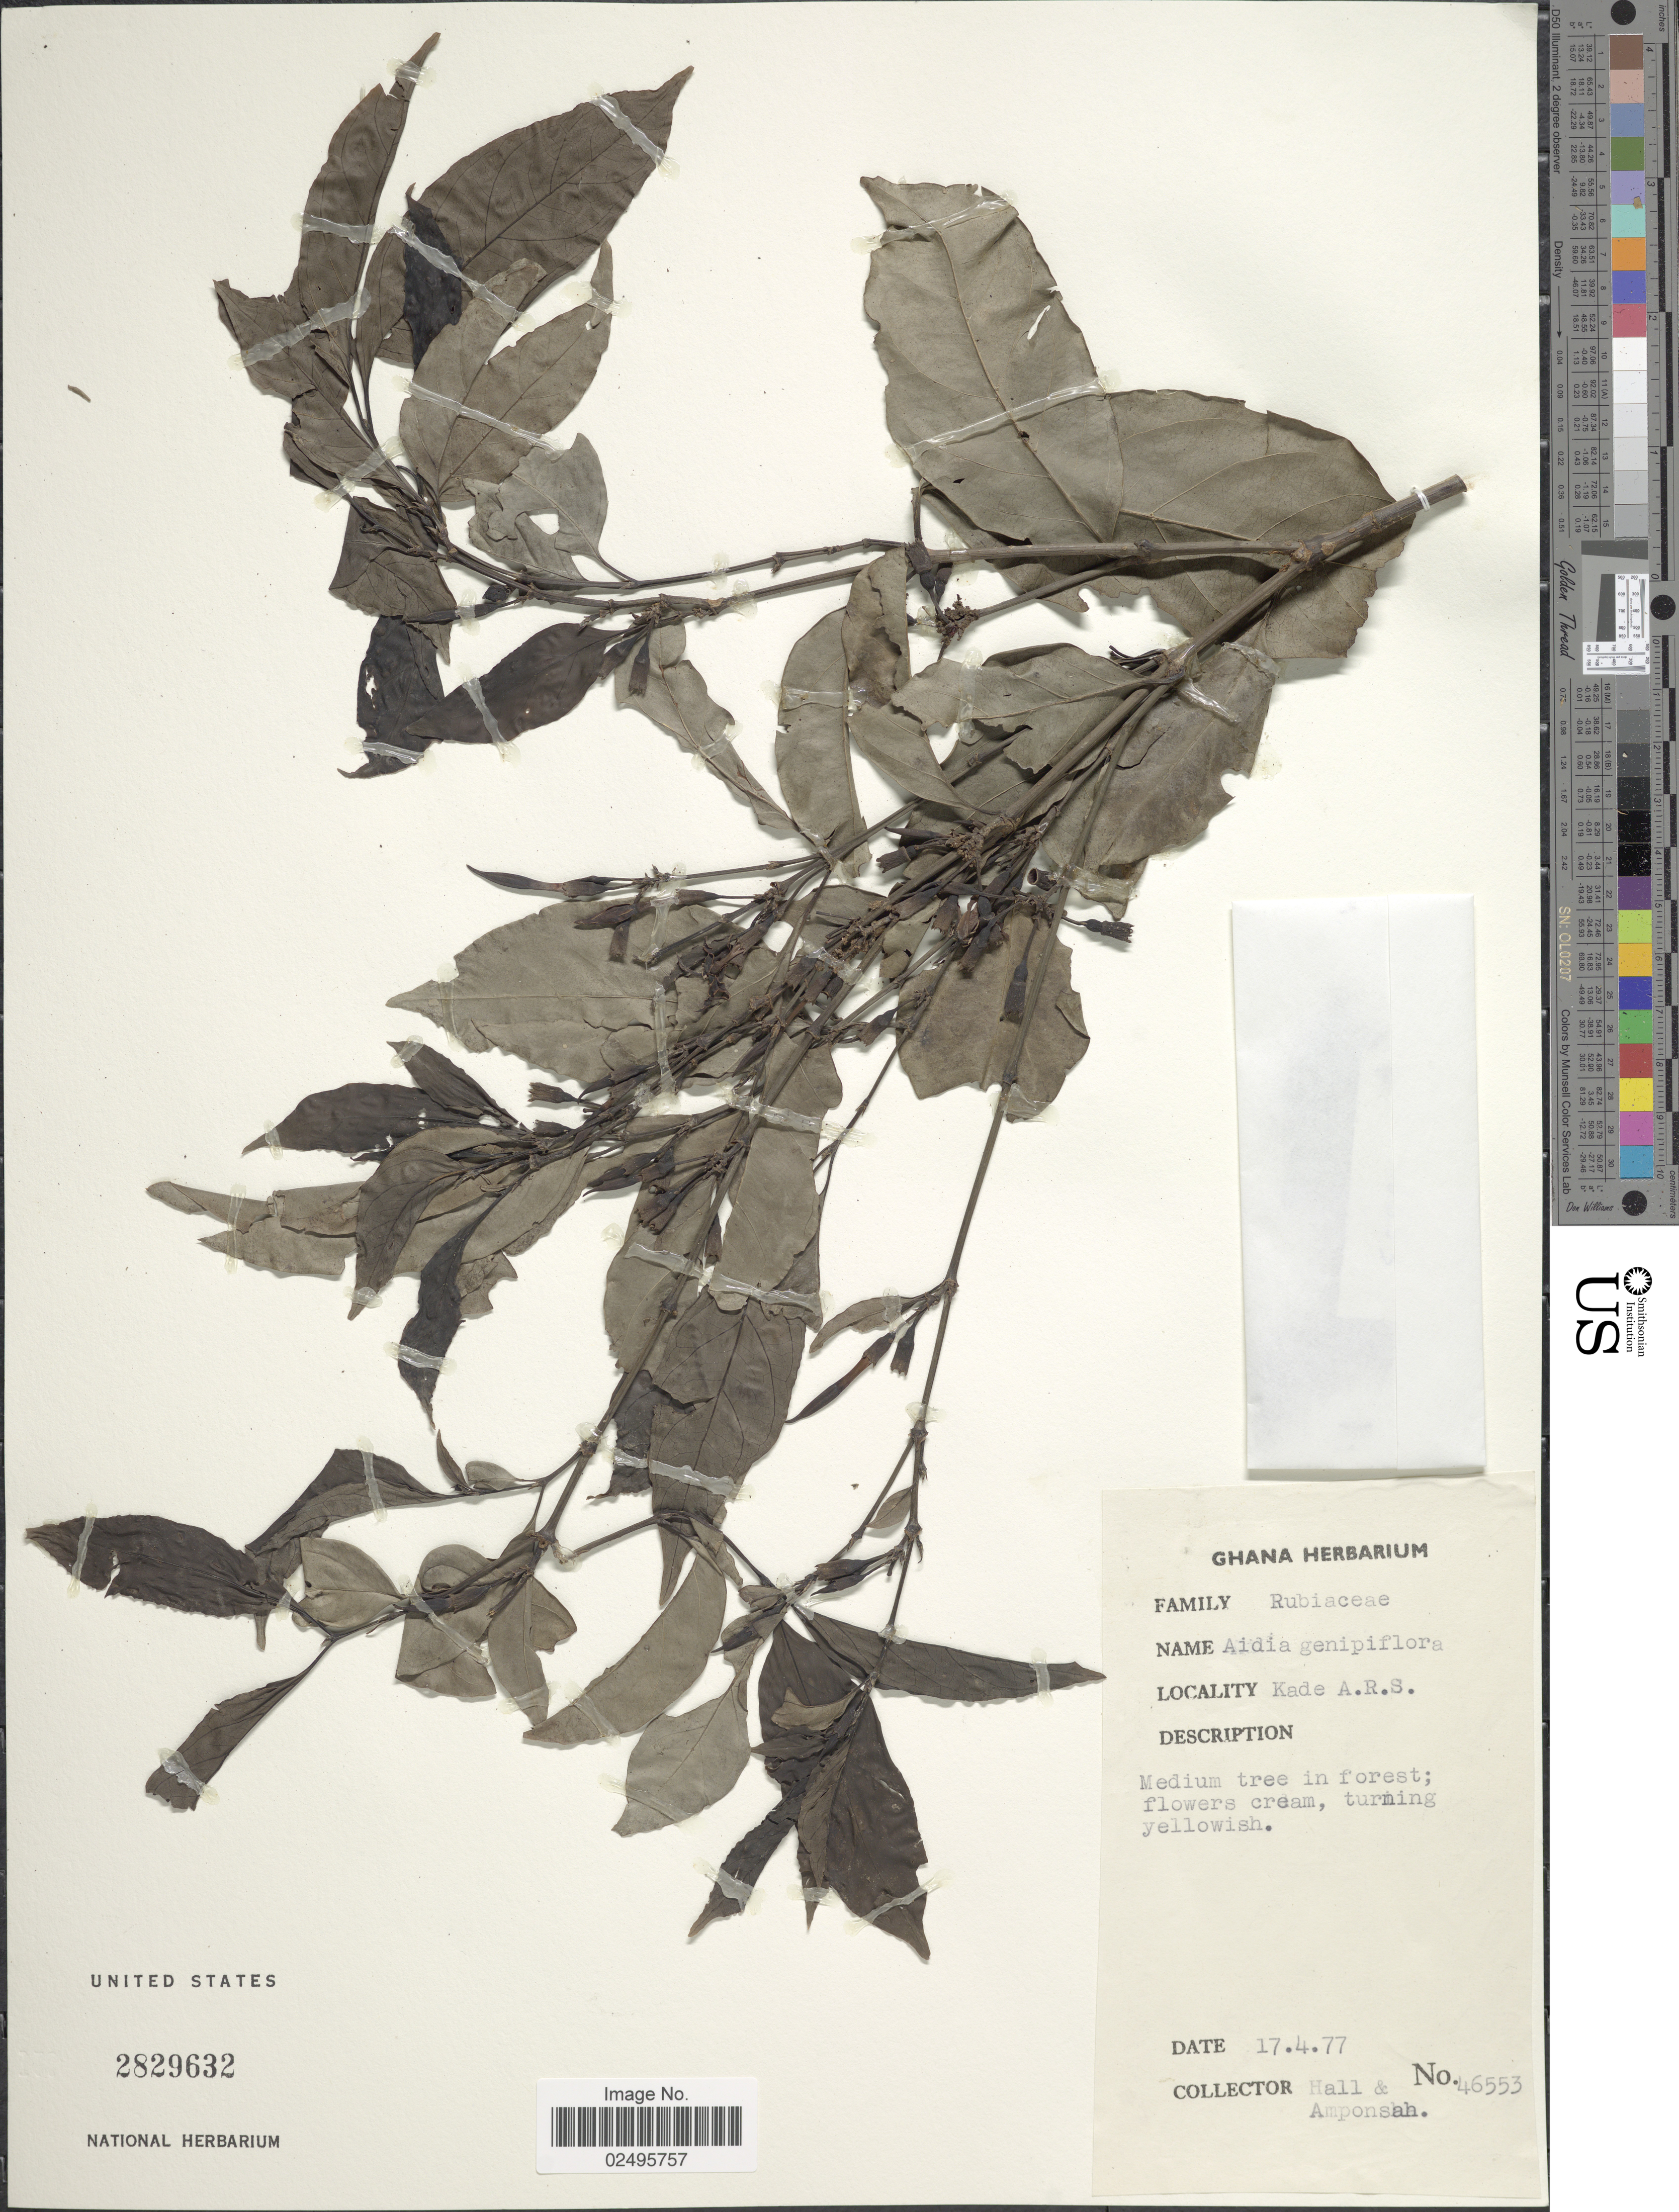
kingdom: Plantae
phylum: Tracheophyta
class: Magnoliopsida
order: Gentianales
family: Rubiaceae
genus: Aidia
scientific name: Aidia genipiflora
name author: (DC.) Dandy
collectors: -- Hall & -. Amponsah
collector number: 46553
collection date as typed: Transcribed d/m/y: 17/4/77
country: Ghana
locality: Kade A. R. S.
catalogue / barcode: US 2829632